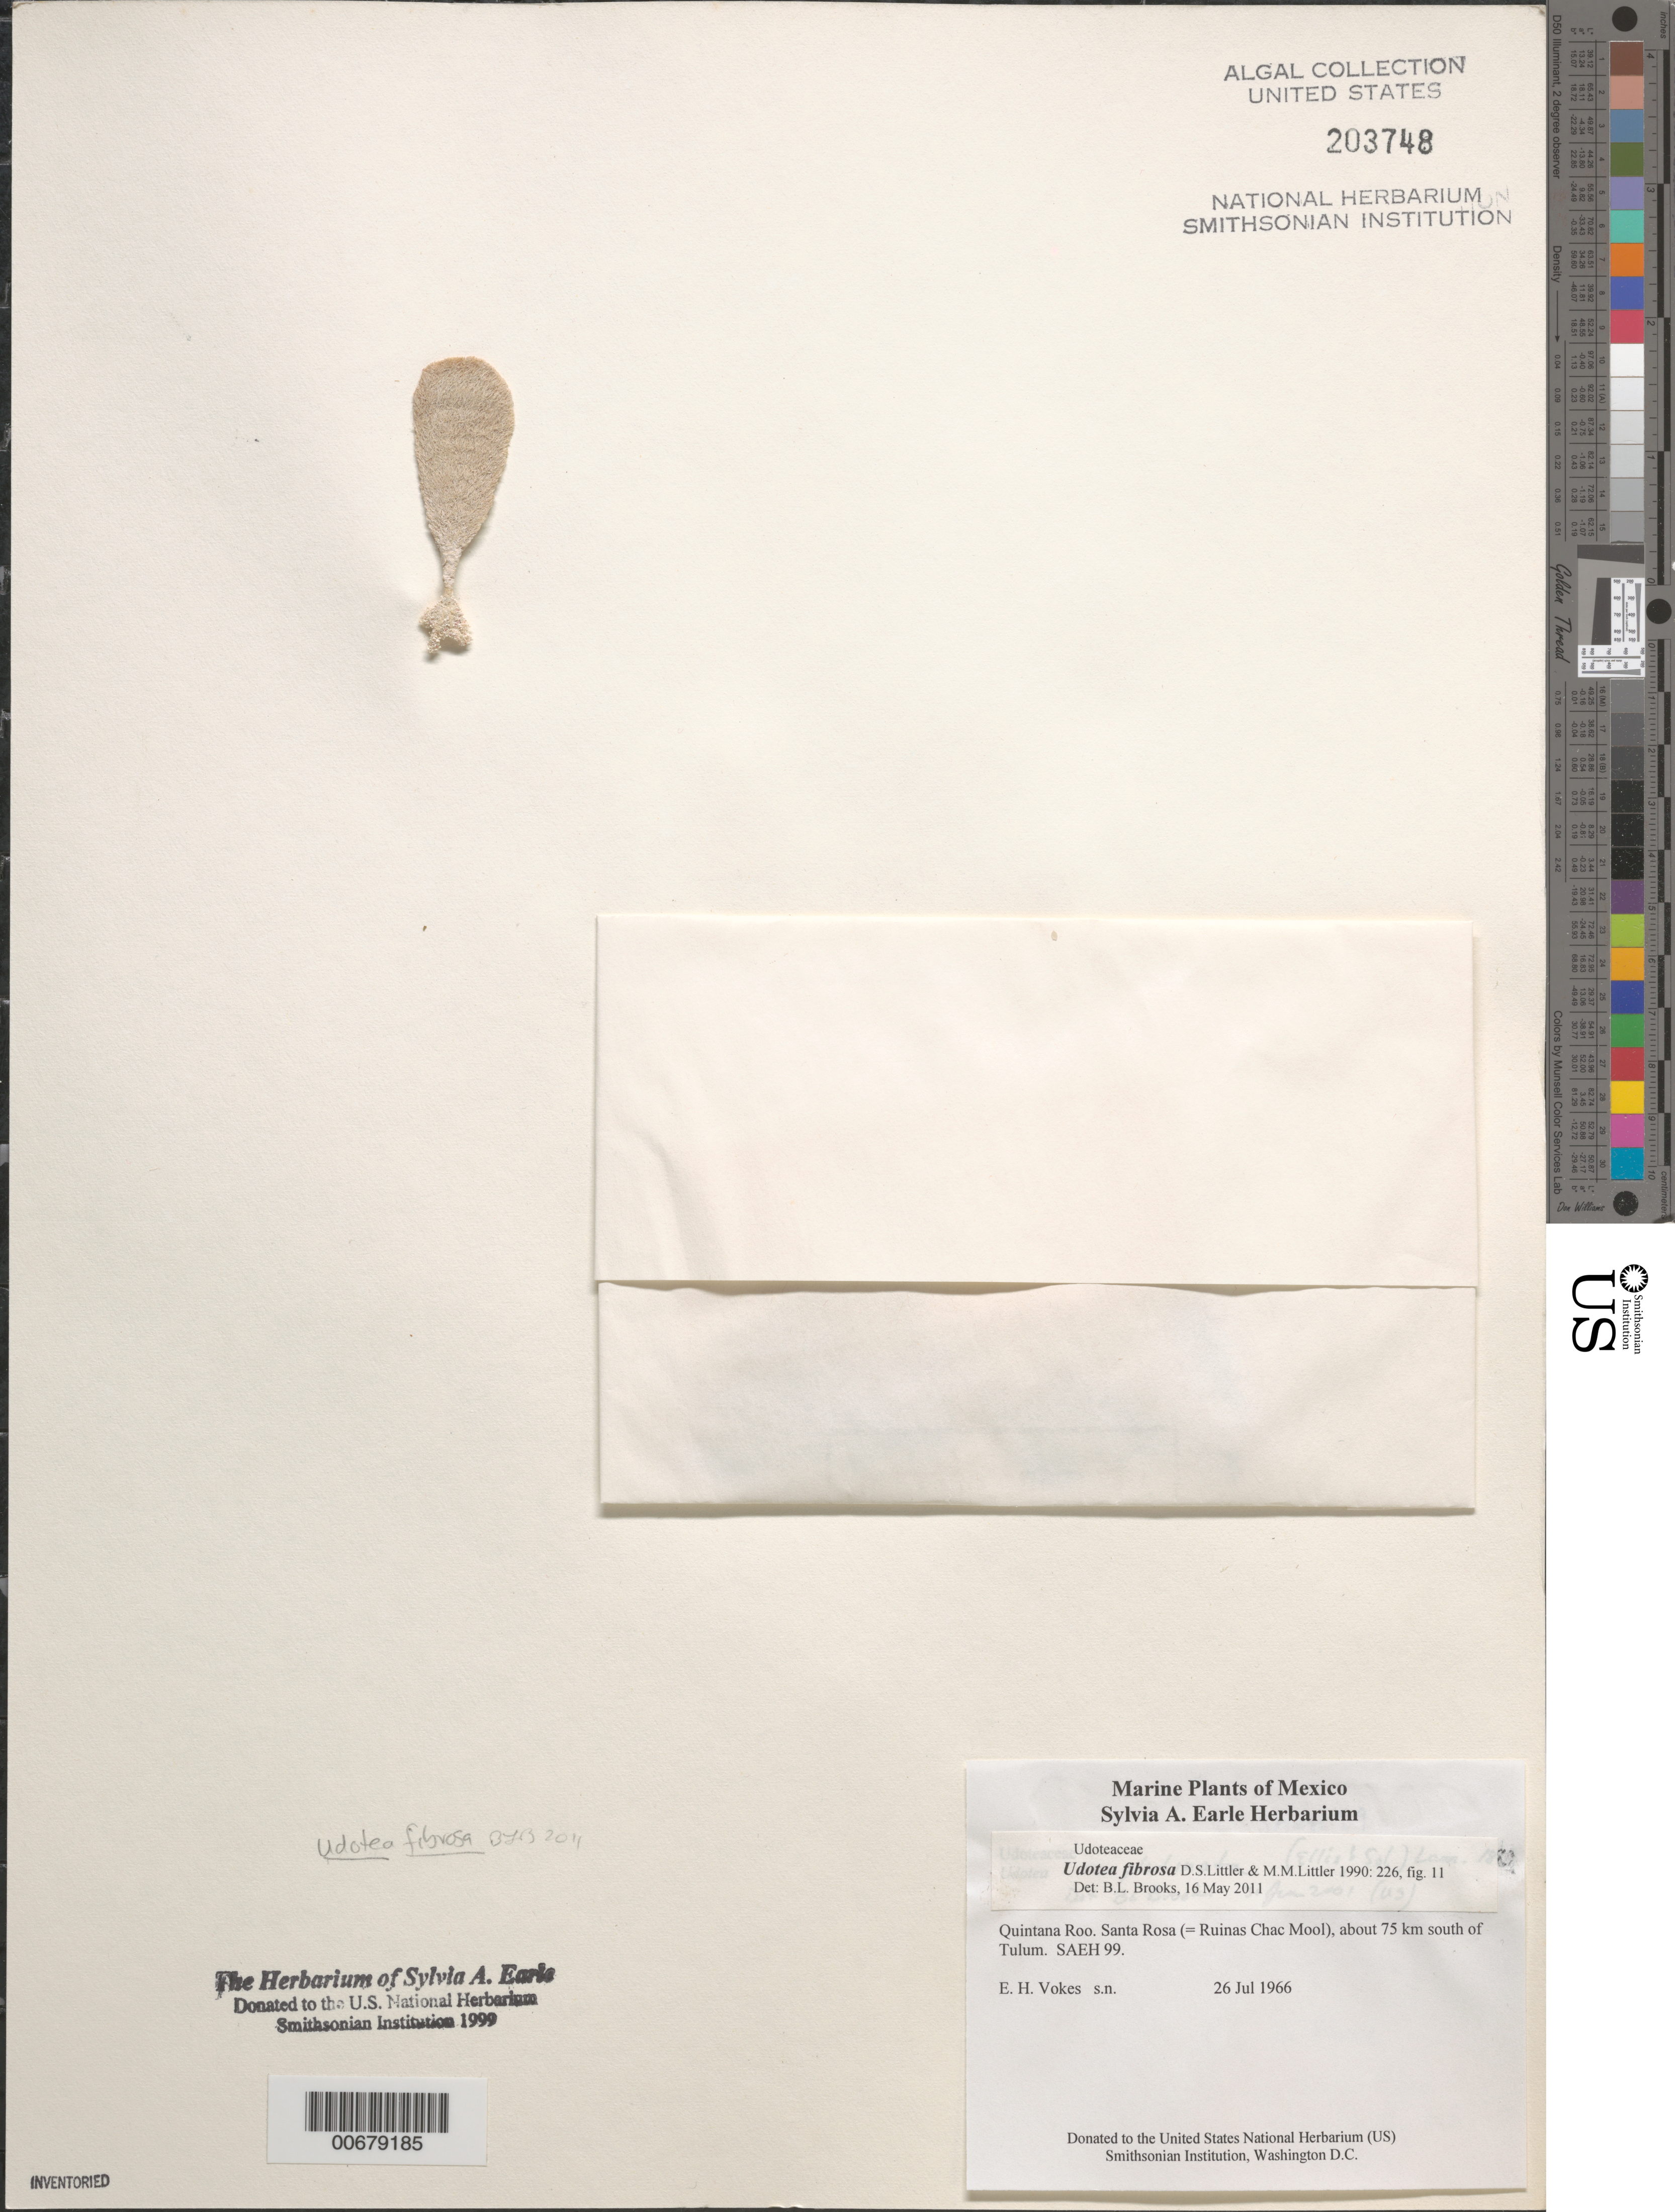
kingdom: Plantae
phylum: Chlorophyta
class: Ulvophyceae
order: Bryopsidales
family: Udoteaceae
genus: Udotea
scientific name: Udotea fibrosa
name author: D.S. Littler & Littler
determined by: Brooks, B. L., (BOT), Smithsonian Institution - National Museum of Natural History (UNITED STATES)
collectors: E. Vokes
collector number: SAEH 99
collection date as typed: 26 Jul 1966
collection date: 1966-07-26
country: Mexico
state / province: Quintana Roo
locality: Santa Rosa (Ruinas Chac Mool), ca. 75 km south of Tulum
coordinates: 19 33.5'N, 87 24.5'W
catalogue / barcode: US 203748